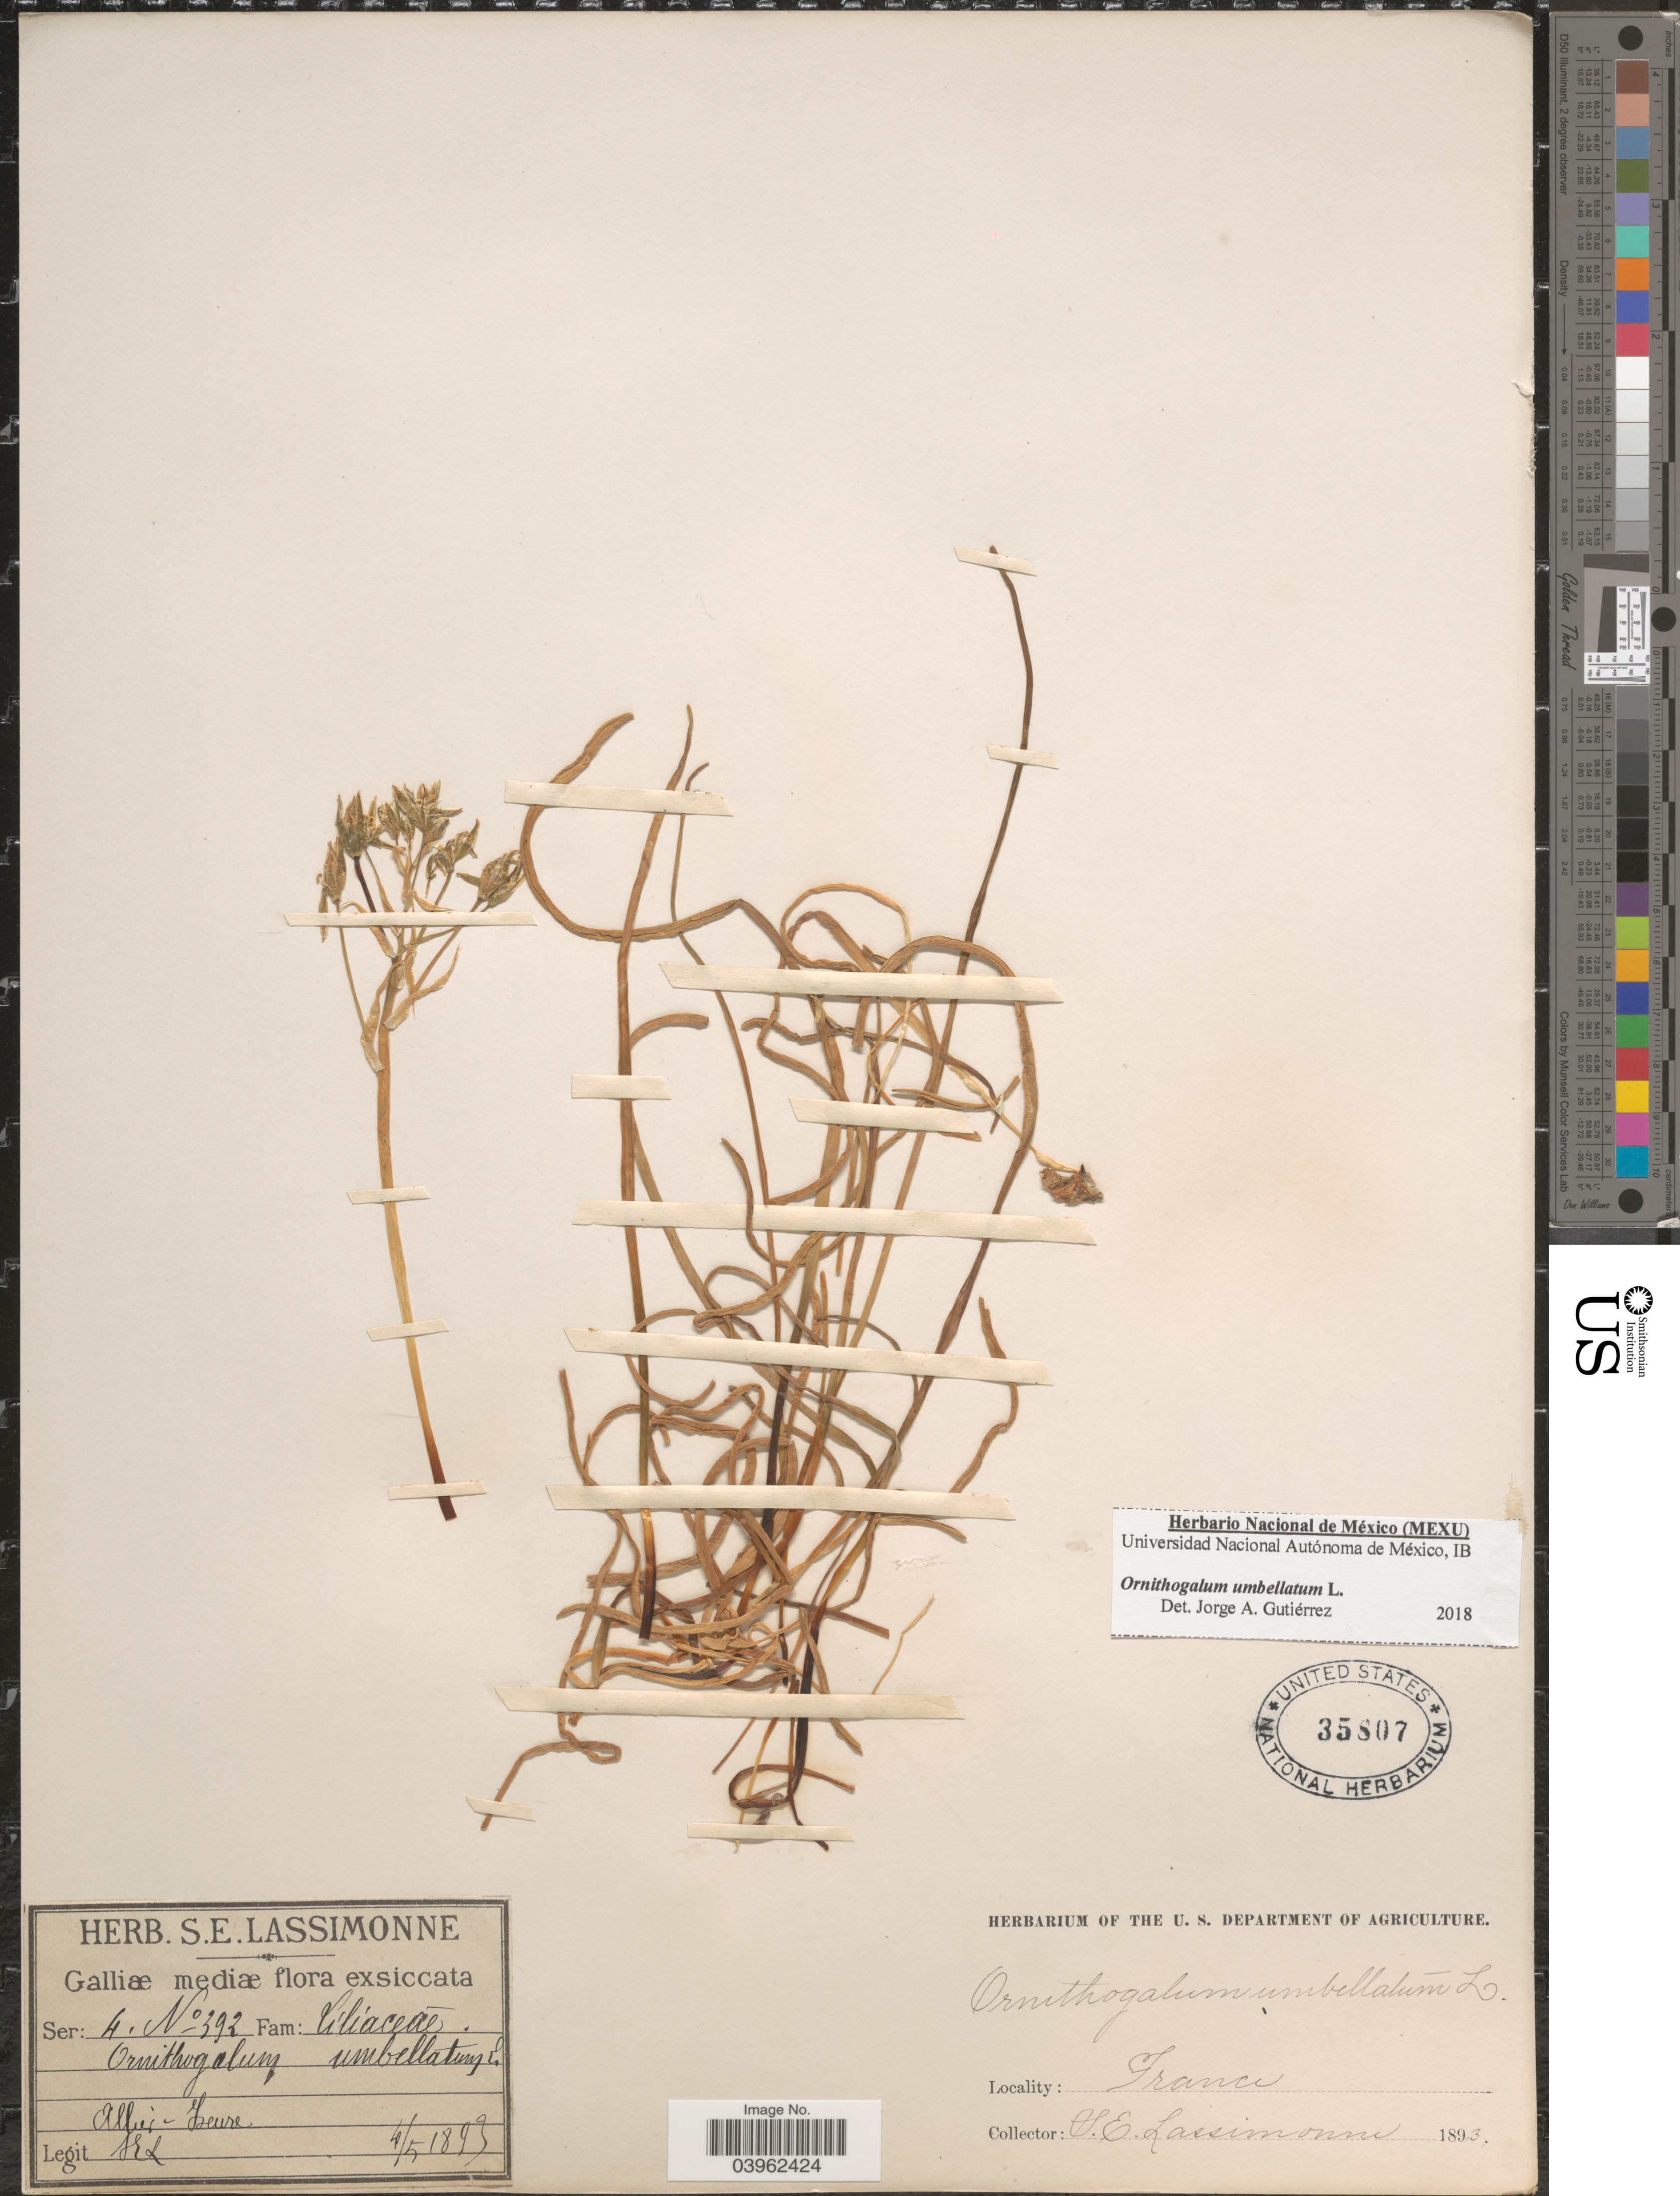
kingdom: Plantae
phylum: Tracheophyta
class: Liliopsida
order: Asparagales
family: Asparagaceae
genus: Ornithogalum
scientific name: Ornithogalum umbellatum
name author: L.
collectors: S. Lassimonne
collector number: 392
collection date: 1893-05-04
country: France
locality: Galliæ mediæ. Allier-Yzeure .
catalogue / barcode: US 35807